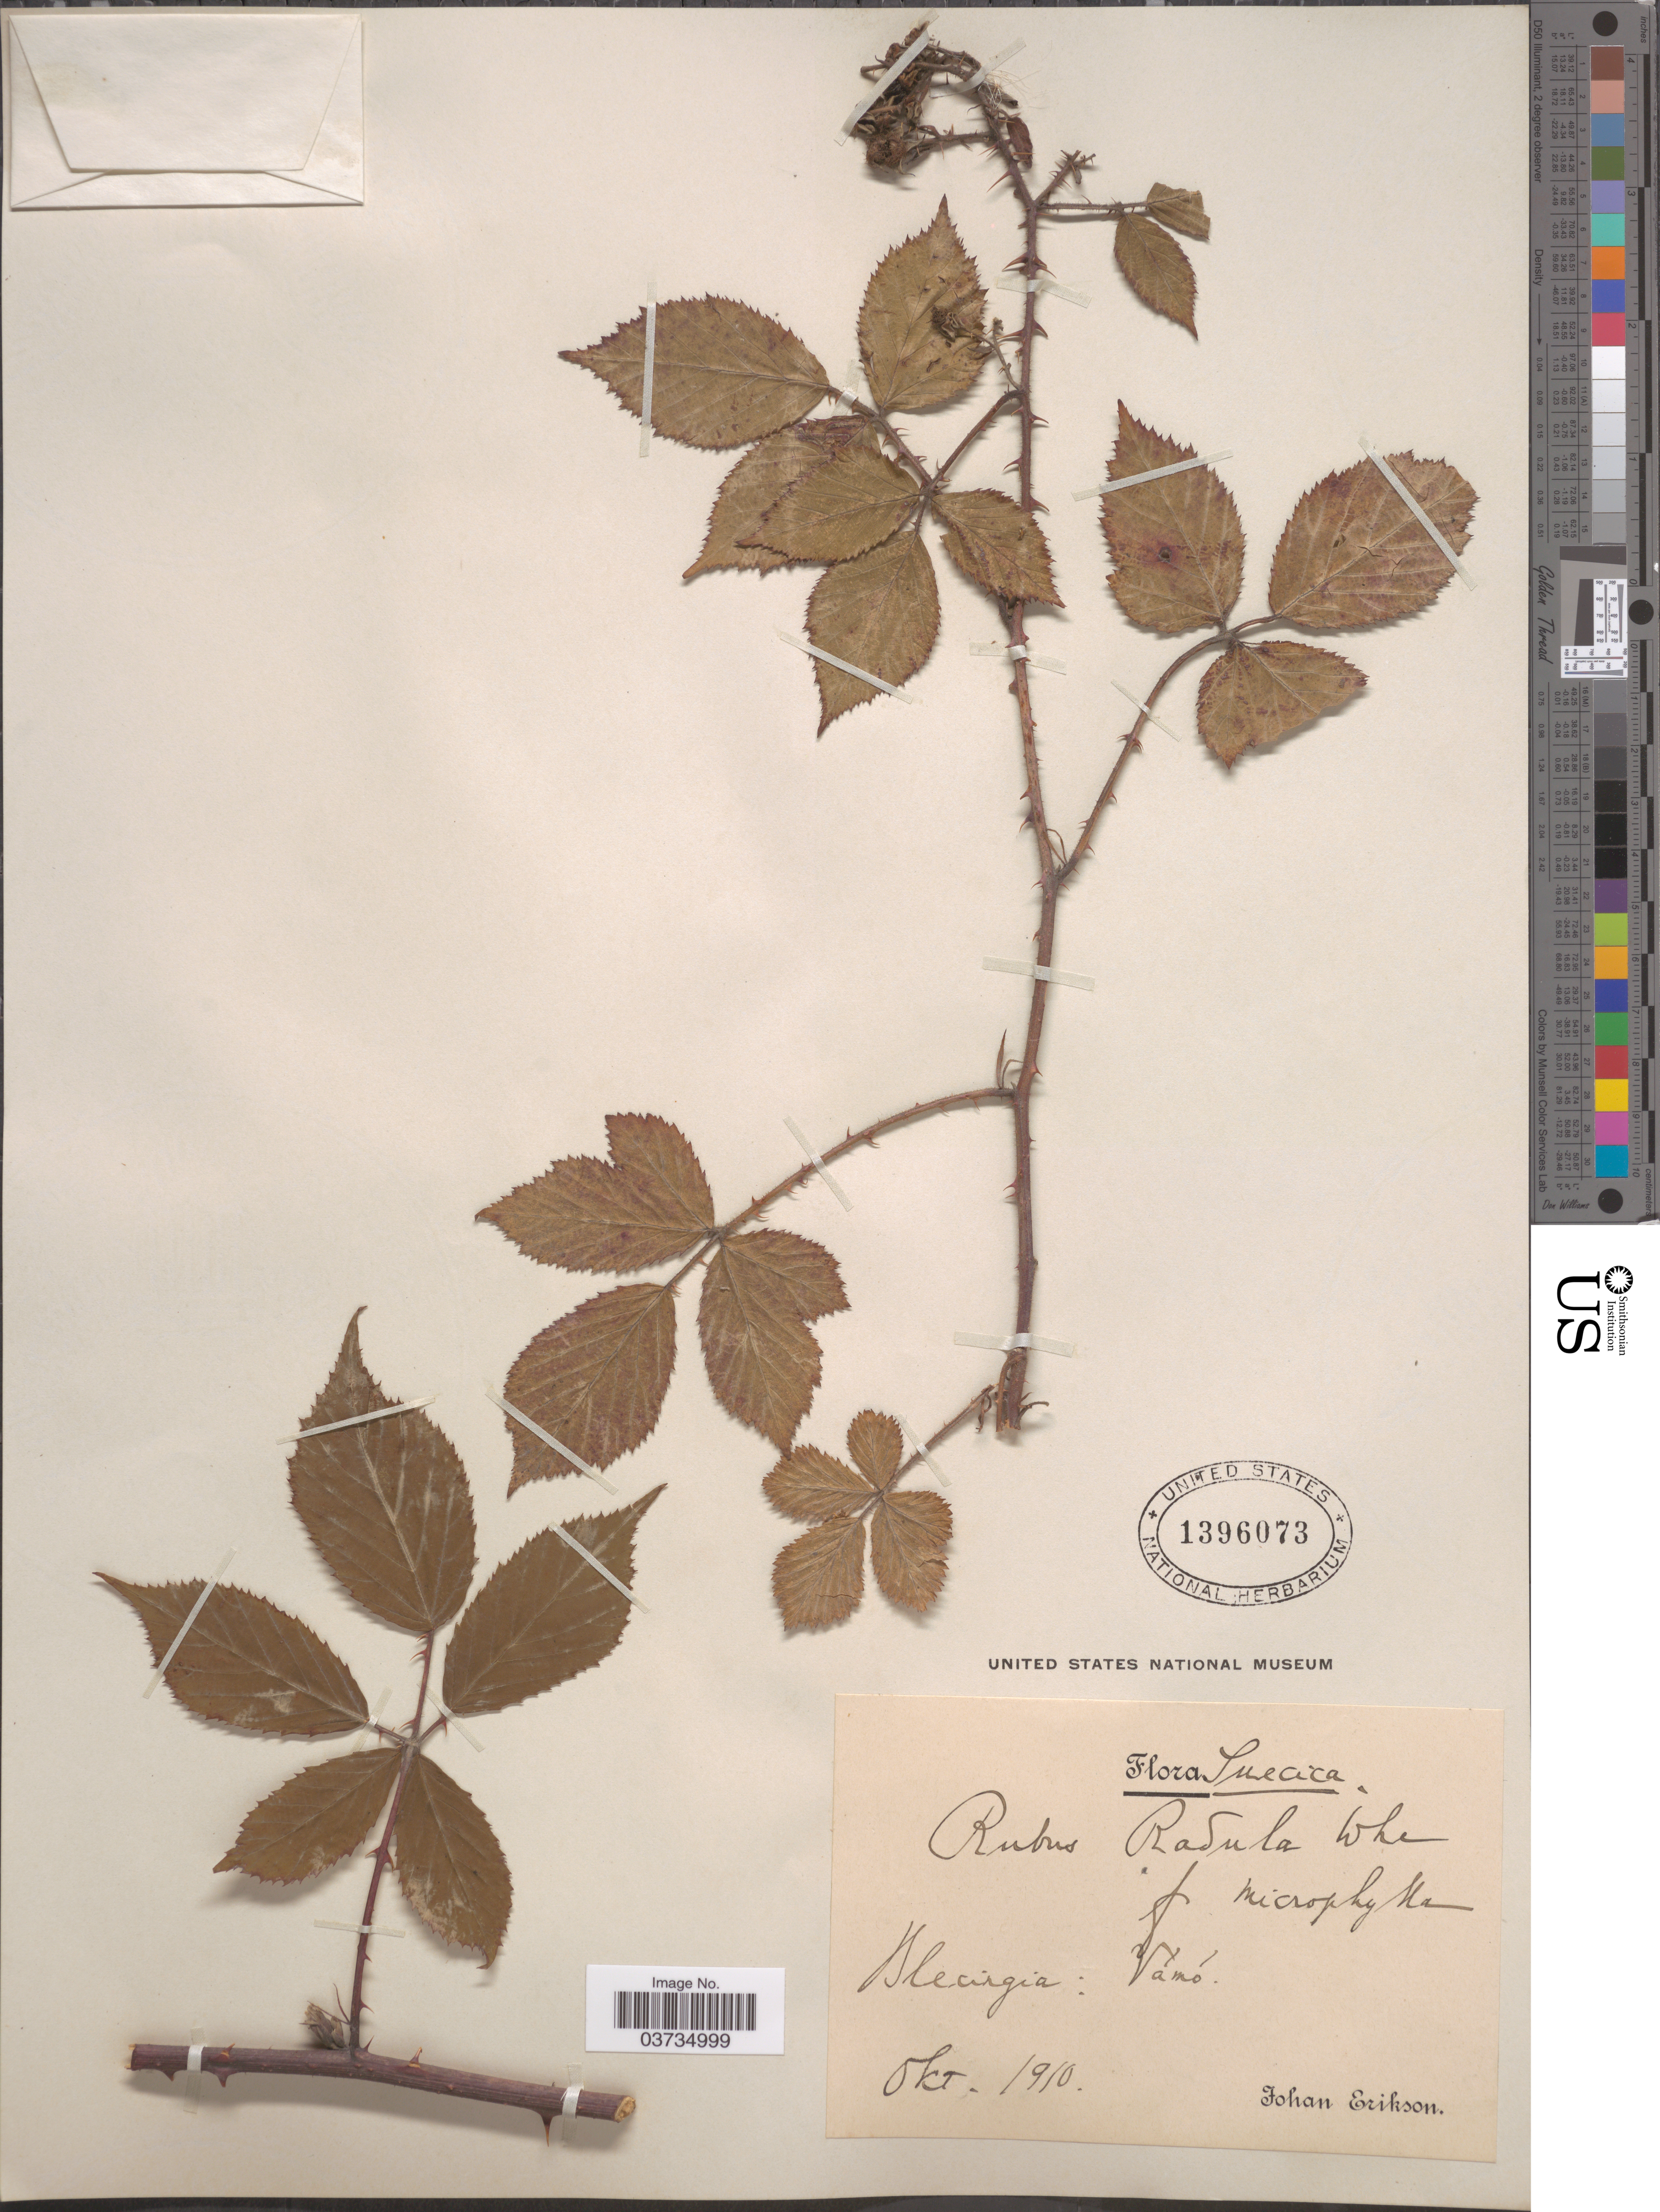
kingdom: Plantae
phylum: Tracheophyta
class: Magnoliopsida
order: Rosales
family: Rosaceae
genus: Rubus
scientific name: Rubus radula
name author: Weihe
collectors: J. Erikson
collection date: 1910-10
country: Sweden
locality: Suecica. Blecingia: Vámó.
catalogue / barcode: US 1396073